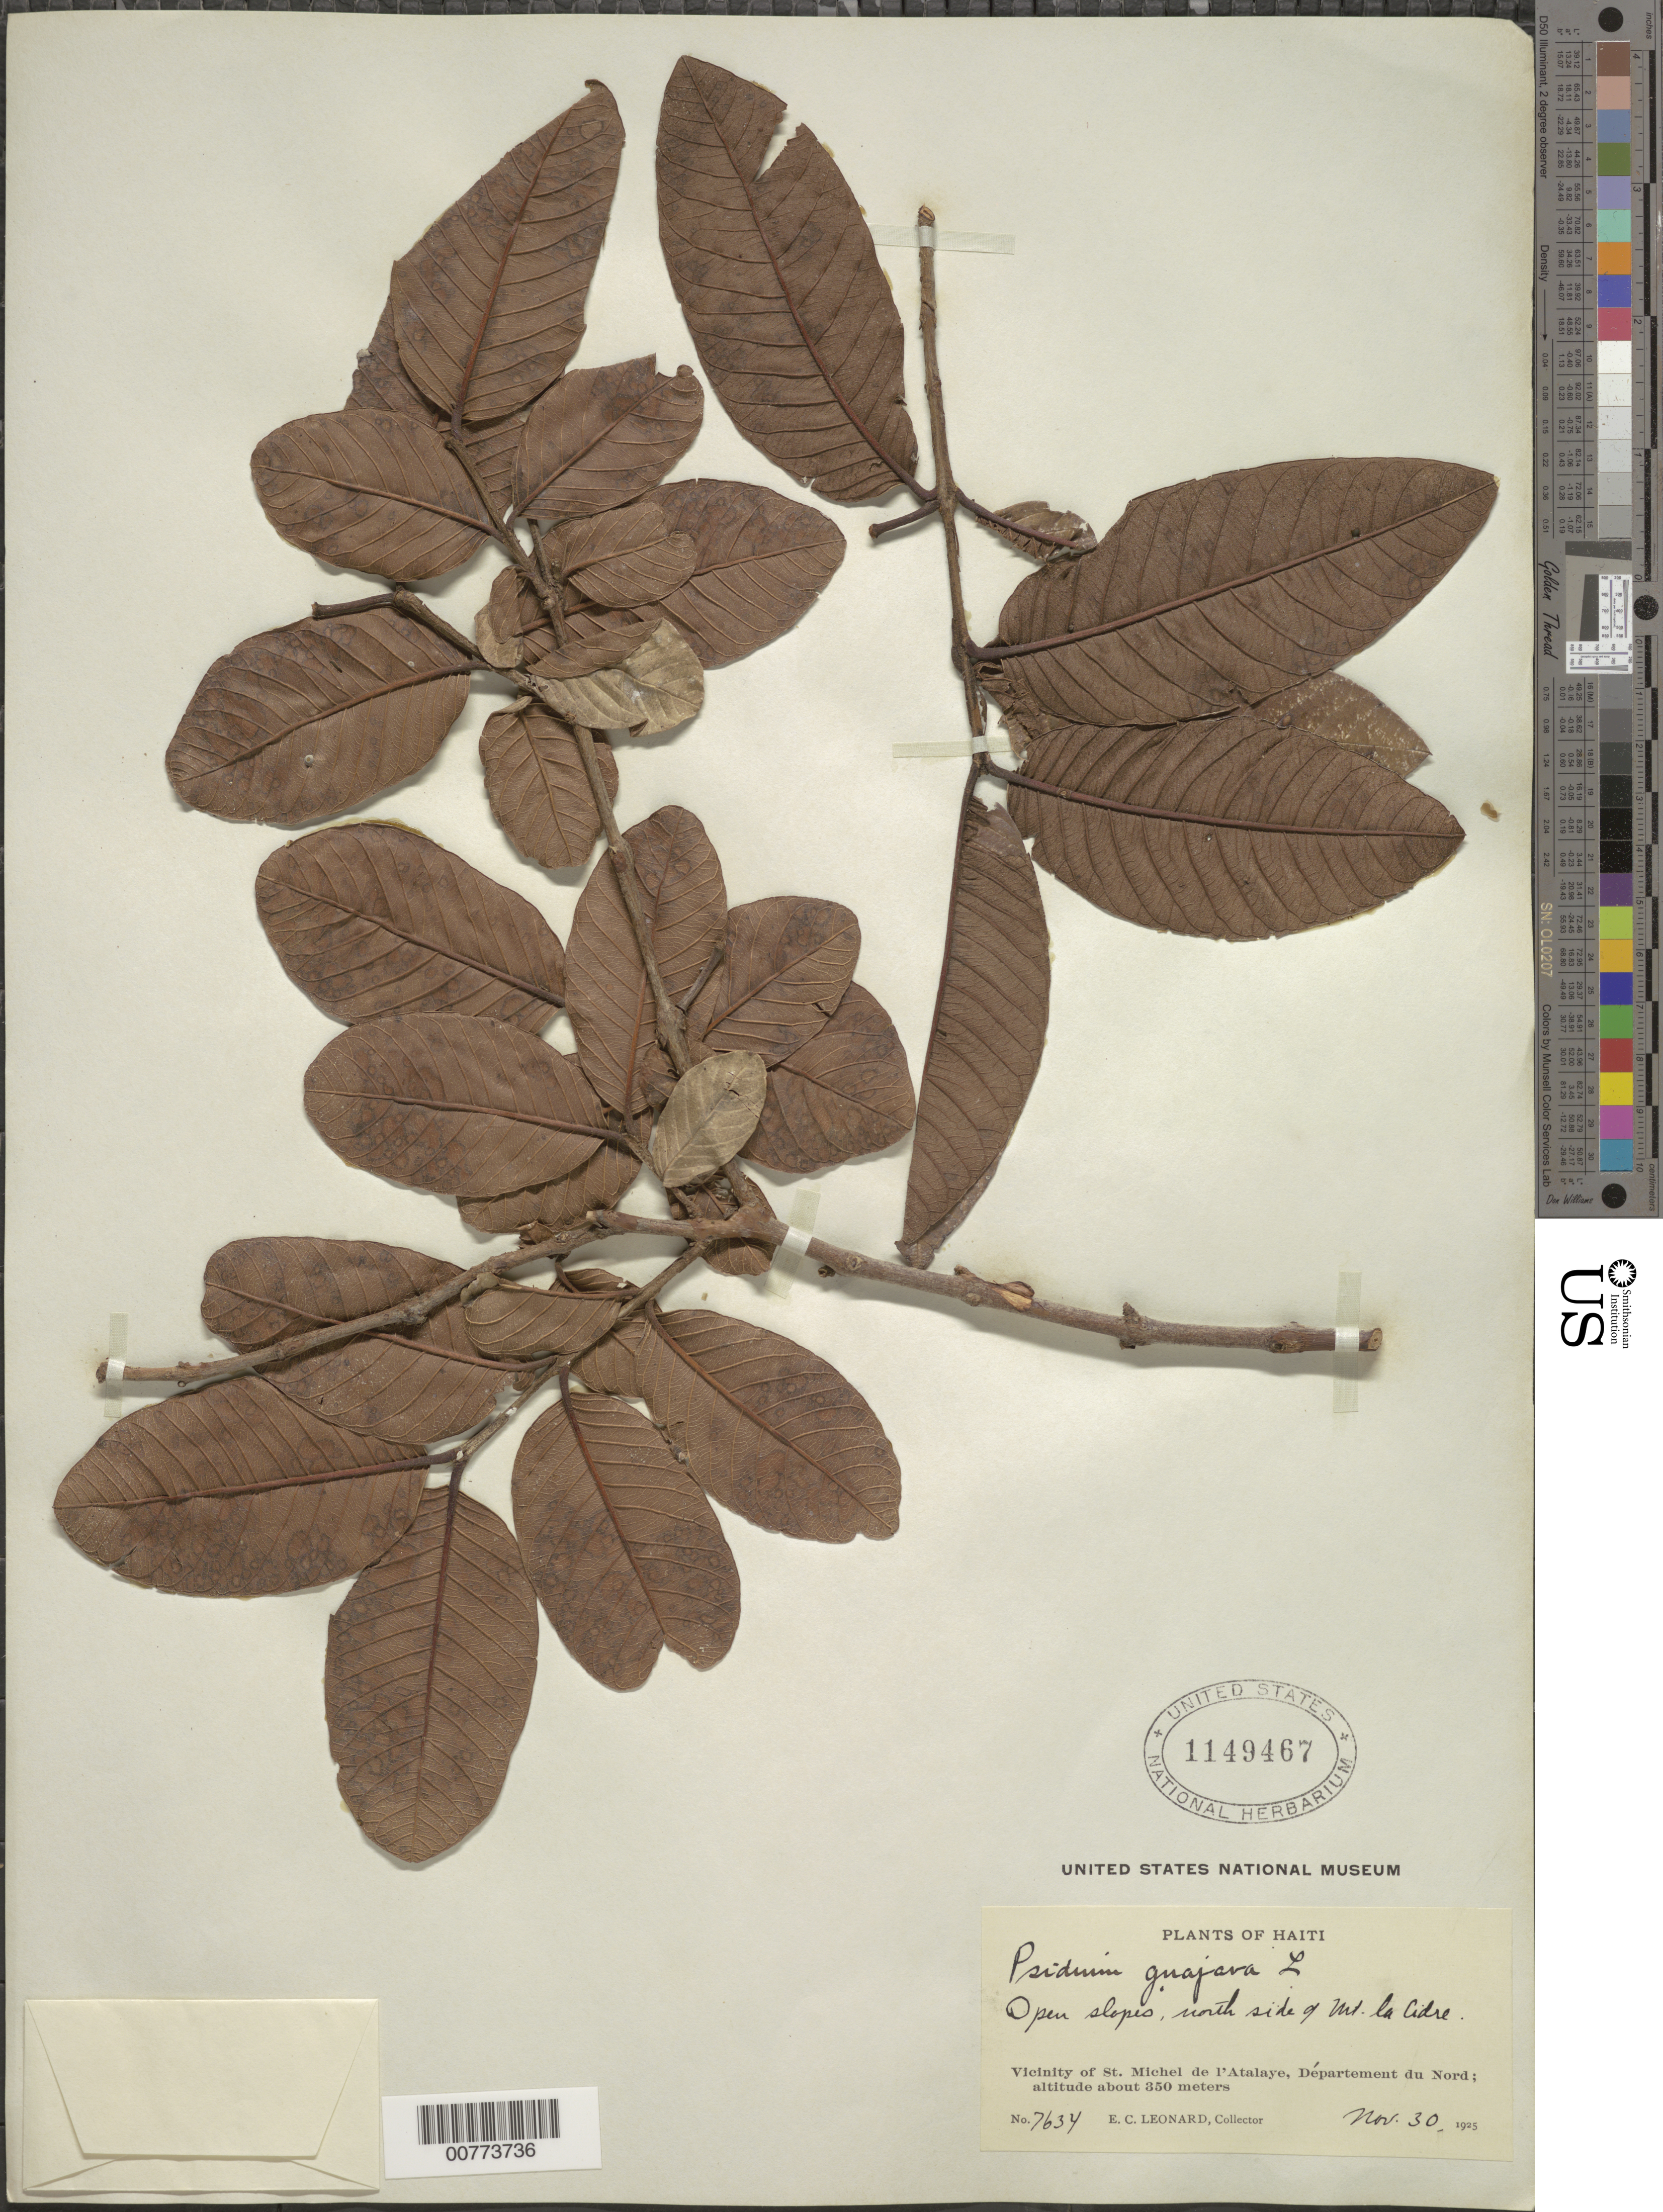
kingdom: Plantae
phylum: Tracheophyta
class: Magnoliopsida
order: Myrtales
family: Myrtaceae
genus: Psidium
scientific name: Psidium guajava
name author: L.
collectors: E. C. Leonard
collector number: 7634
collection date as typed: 30 Nov 1925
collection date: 1925-11-30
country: Haiti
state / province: Nord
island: Hispaniola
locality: Vicinity of St. Michel de l'Atalaye, north side of Mt. la Cidre.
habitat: Open slopes.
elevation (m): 350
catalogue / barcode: US 1149467